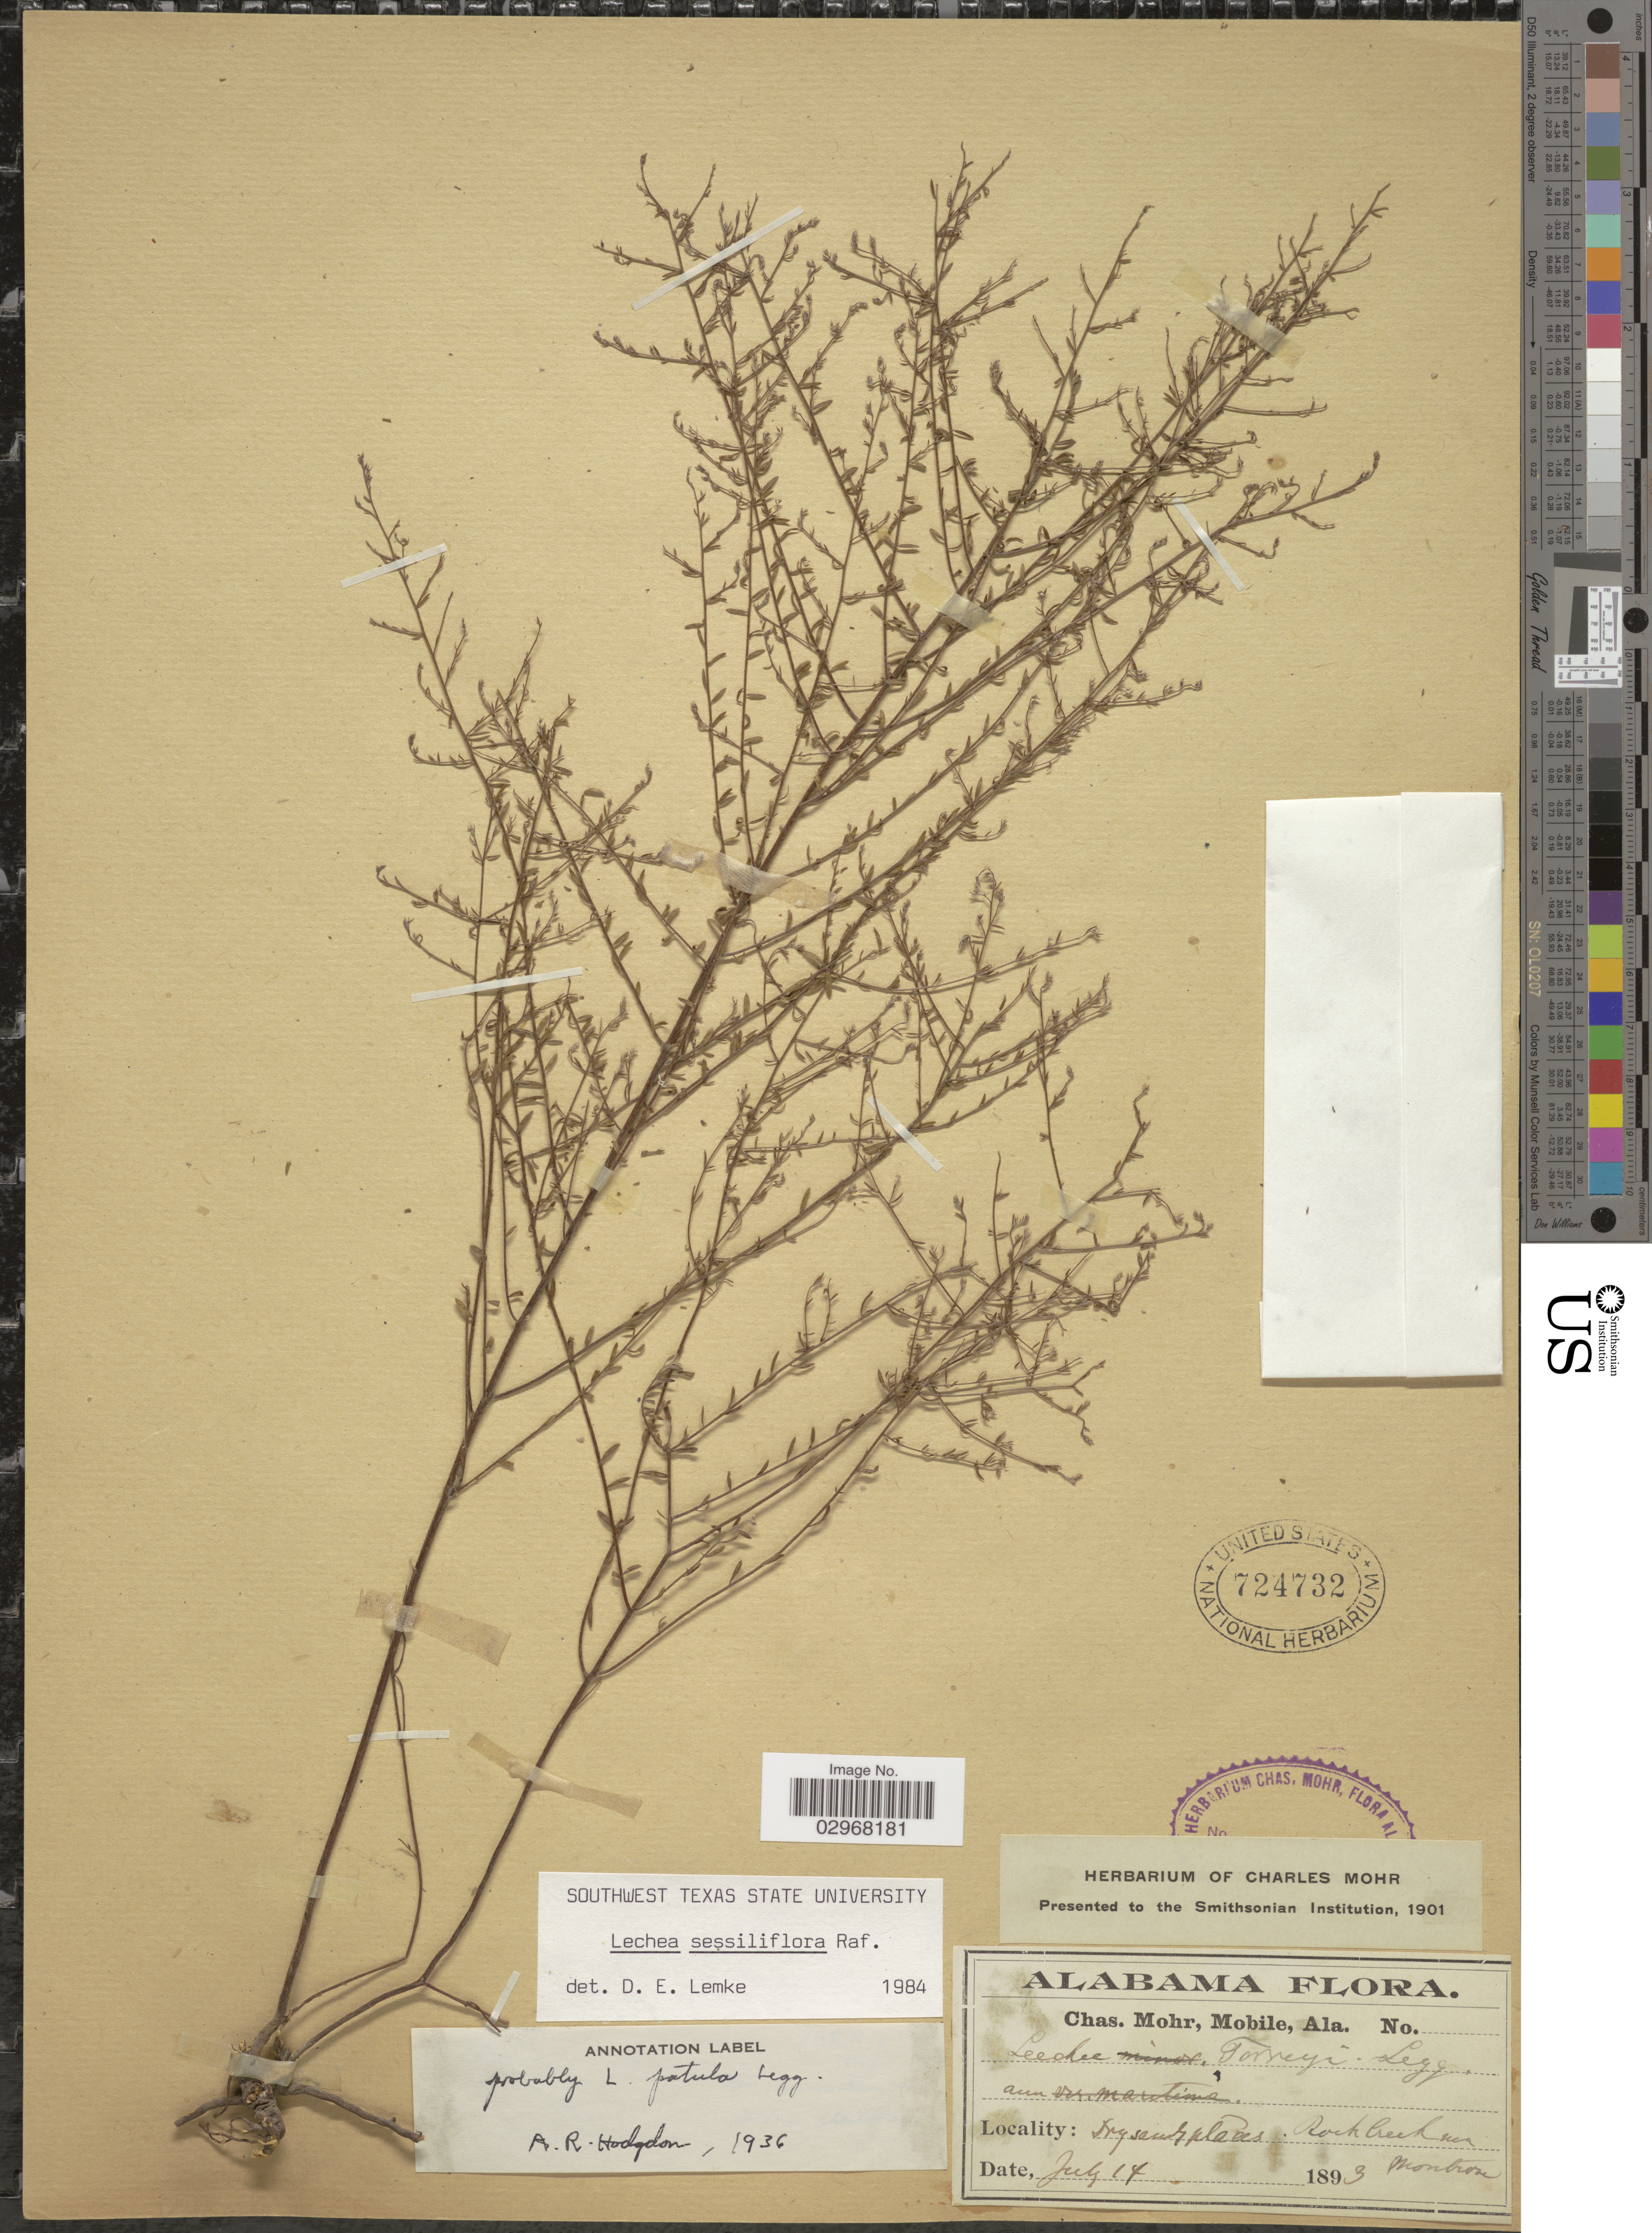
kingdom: Plantae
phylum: Tracheophyta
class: Magnoliopsida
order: Malvales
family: Cistaceae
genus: Lechea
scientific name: Lechea sessiliflora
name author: Raf.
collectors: Mohr, C. T. (herbarium)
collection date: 1893-07-14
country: United States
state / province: Alabama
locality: Rock Creek near Montrose.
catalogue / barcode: US 724732